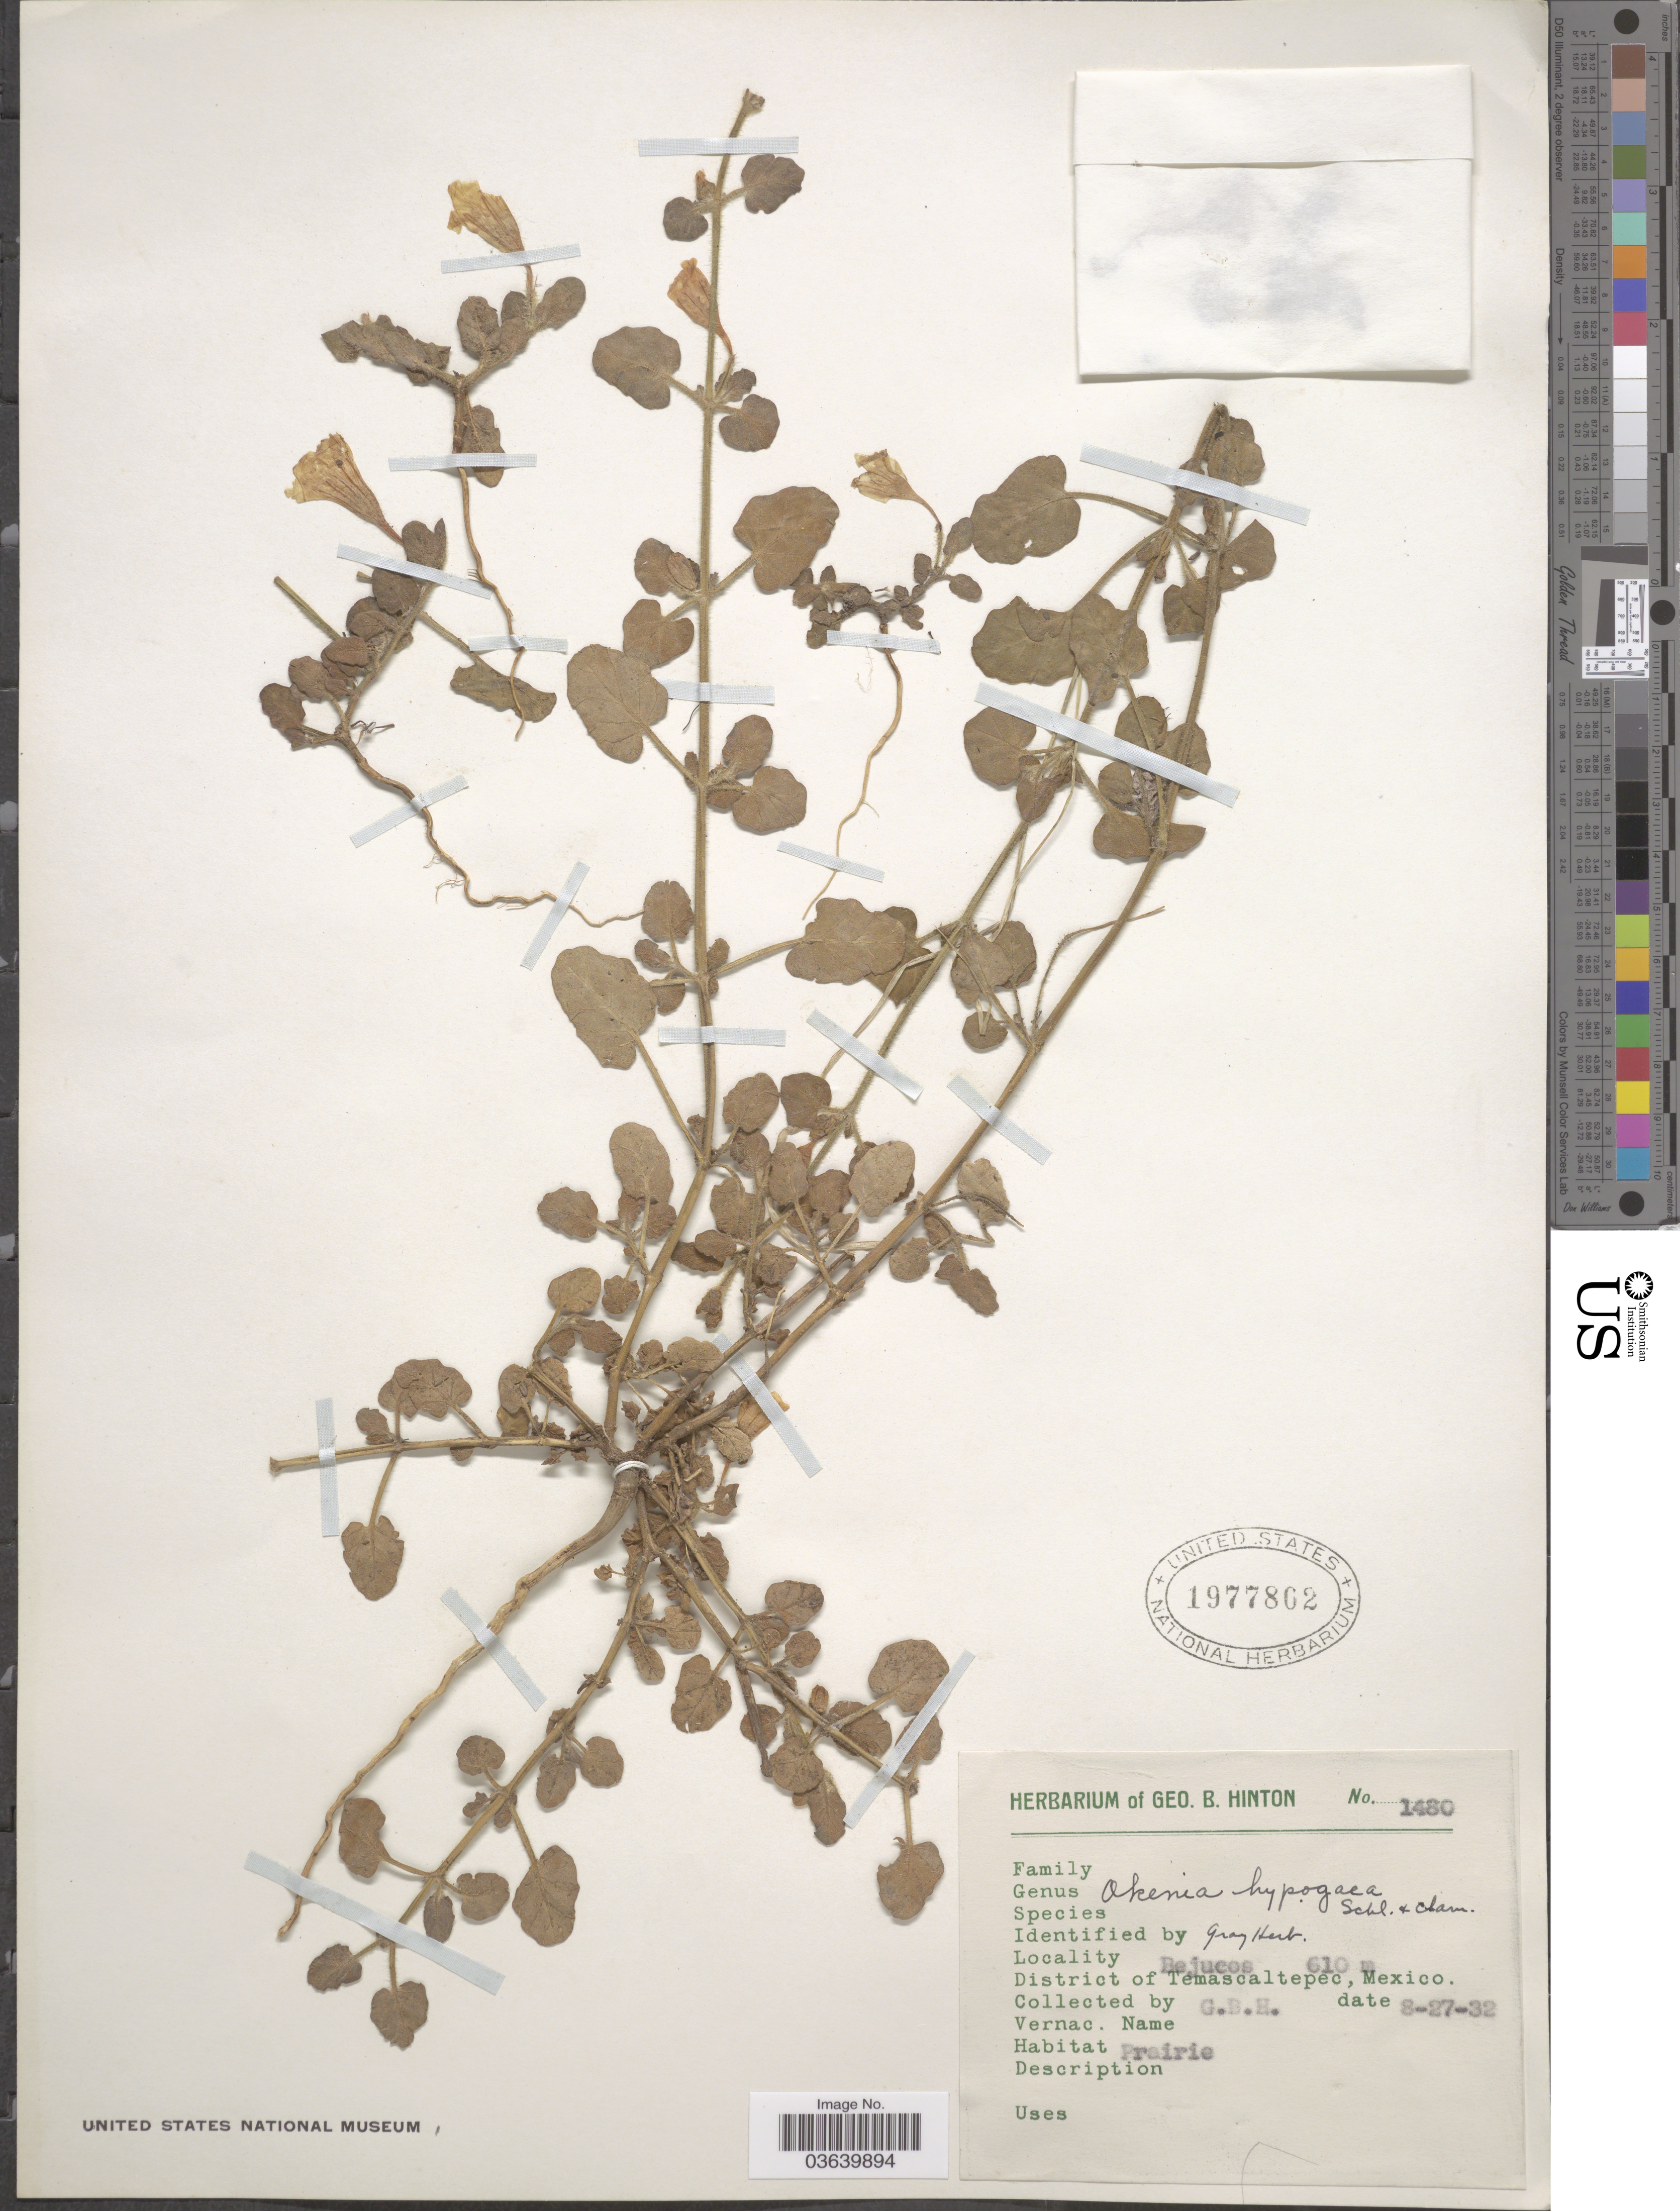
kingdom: Plantae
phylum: Tracheophyta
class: Magnoliopsida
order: Caryophyllales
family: Nyctaginaceae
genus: Okenia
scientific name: Okenia hypogaea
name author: Schltdl. & Cham.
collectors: G. B. Hinton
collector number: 1480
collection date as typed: Transcribed d/m/y: 27/8/32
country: Mexico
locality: Bejucos. District of Temascaltepec.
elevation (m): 610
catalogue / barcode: US 1977862